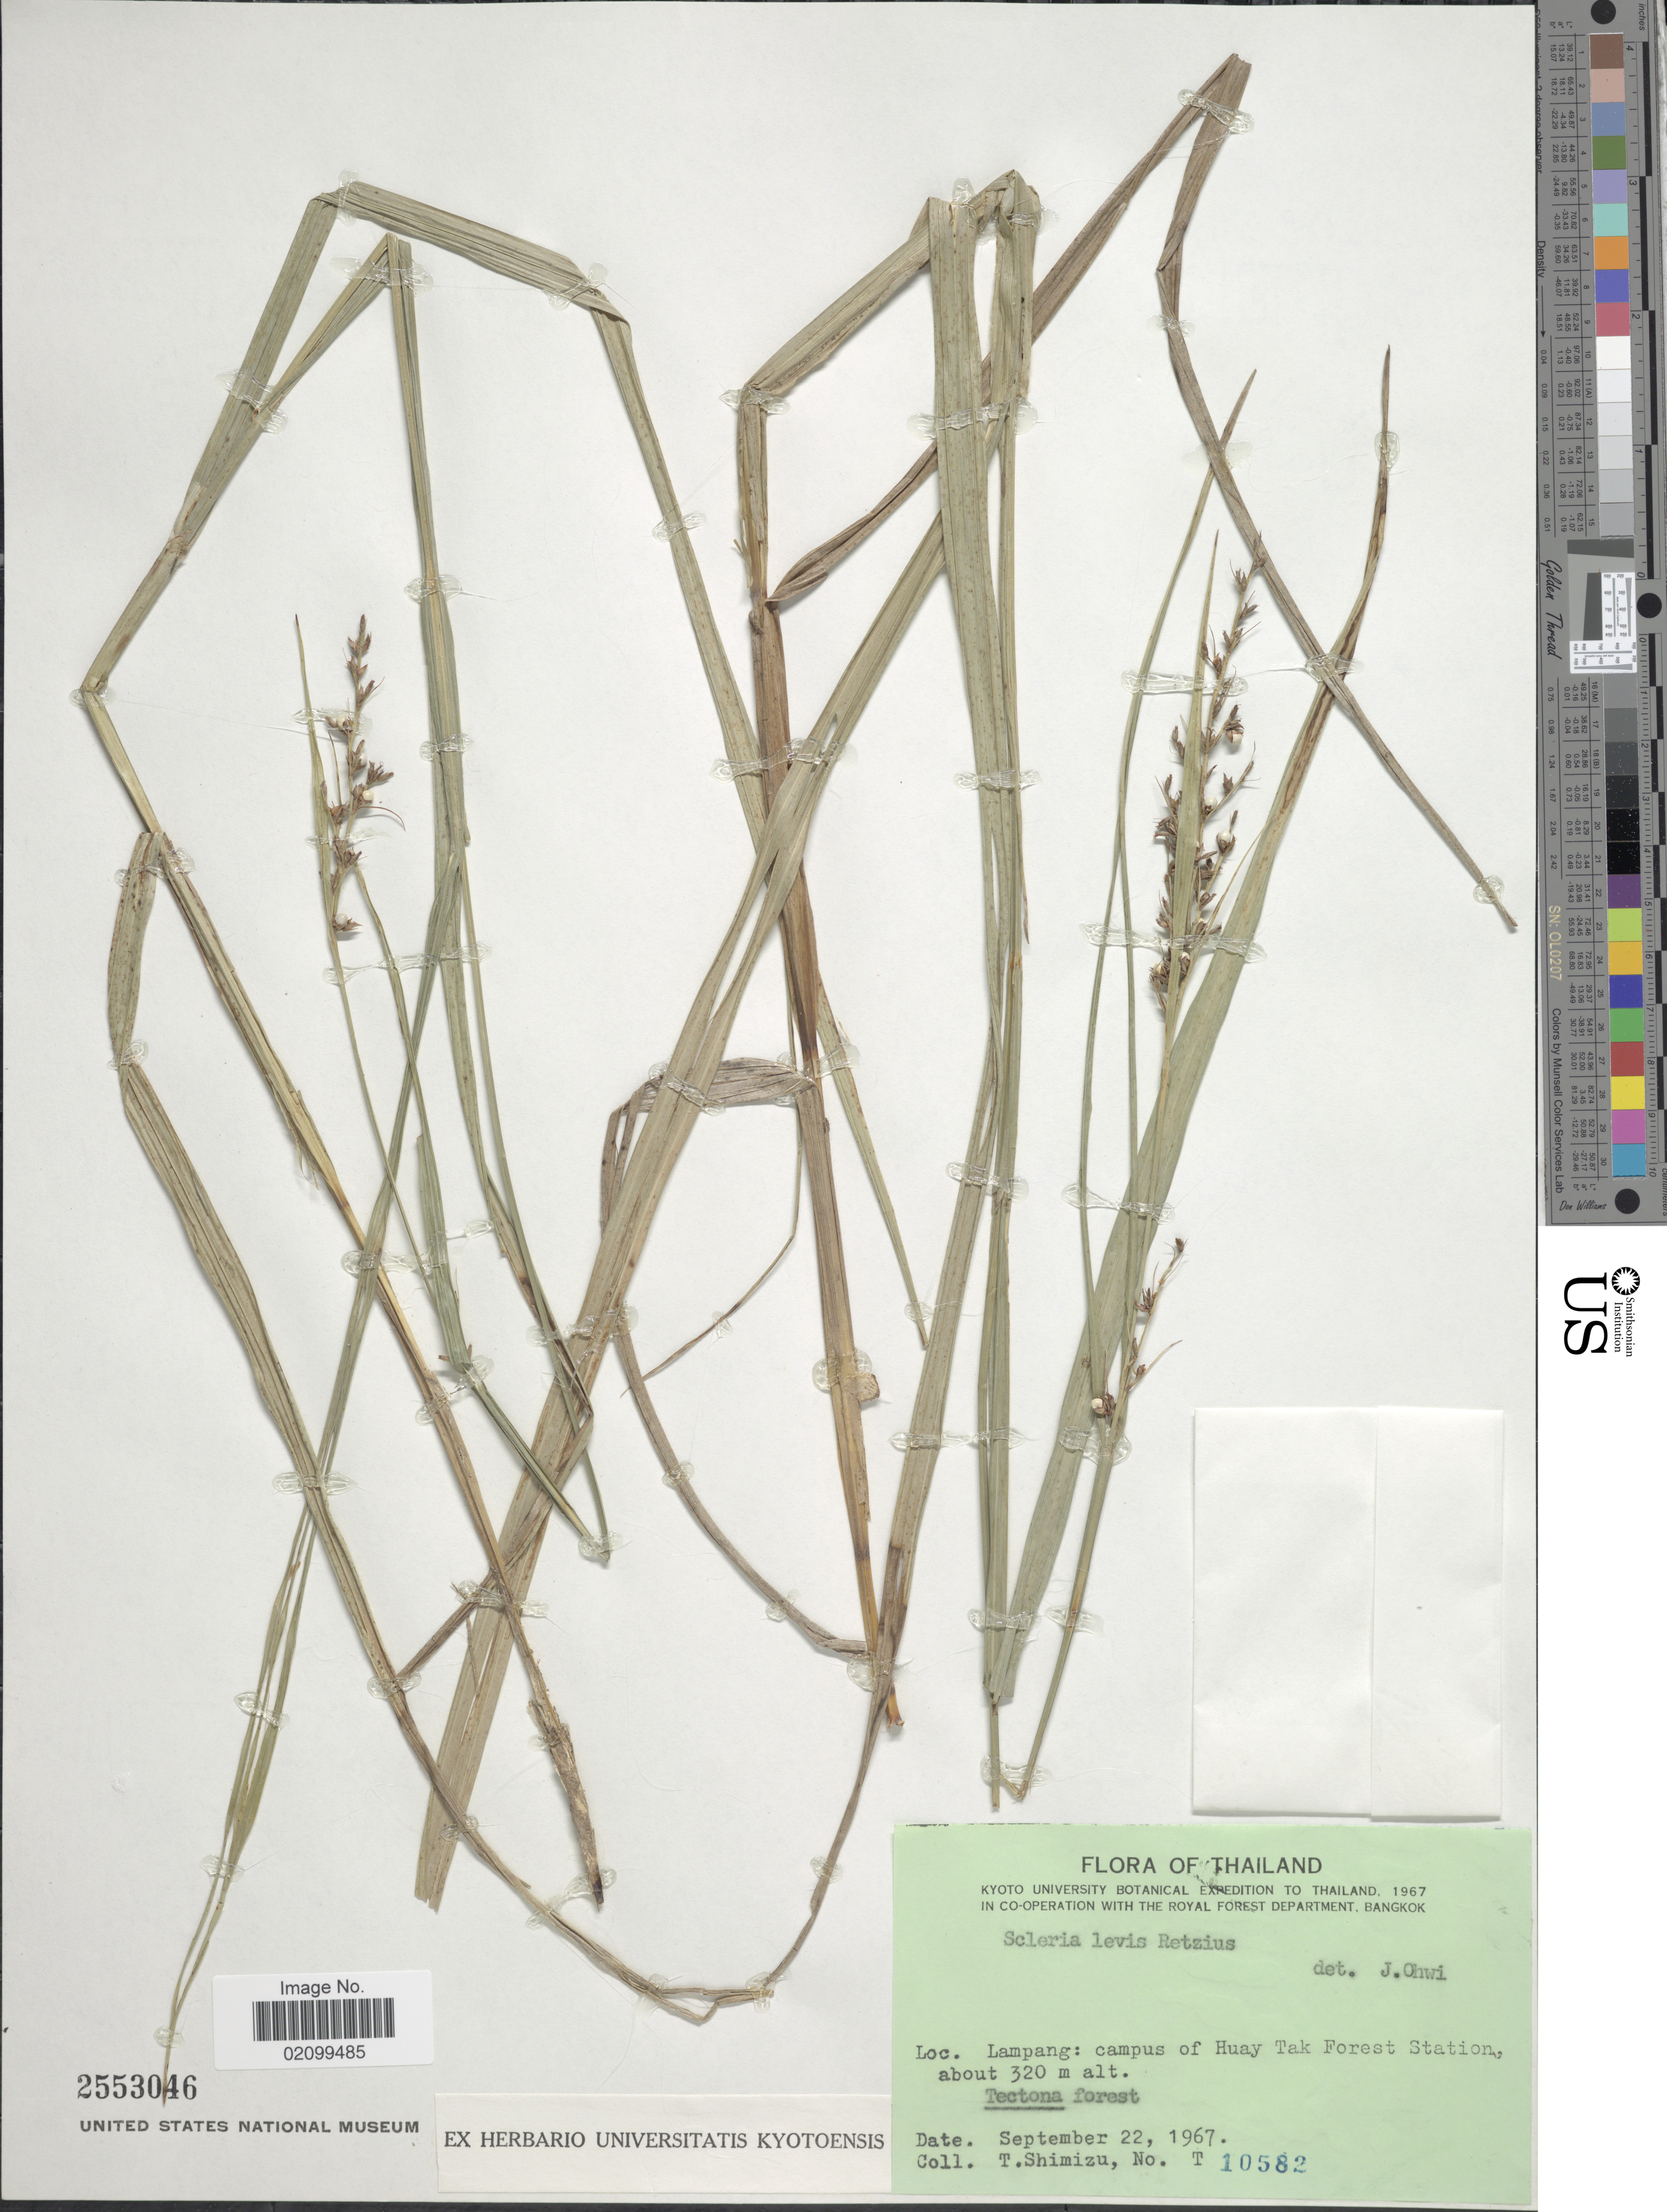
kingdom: Plantae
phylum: Tracheophyta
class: Liliopsida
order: Poales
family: Cyperaceae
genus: Scleria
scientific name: Scleria levis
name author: Retz.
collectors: T. Shimizu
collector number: T10582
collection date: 1967-09-22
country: Thailand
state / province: Lampang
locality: Campus of Huay Tak Forest Station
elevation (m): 320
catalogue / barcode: US 2553046